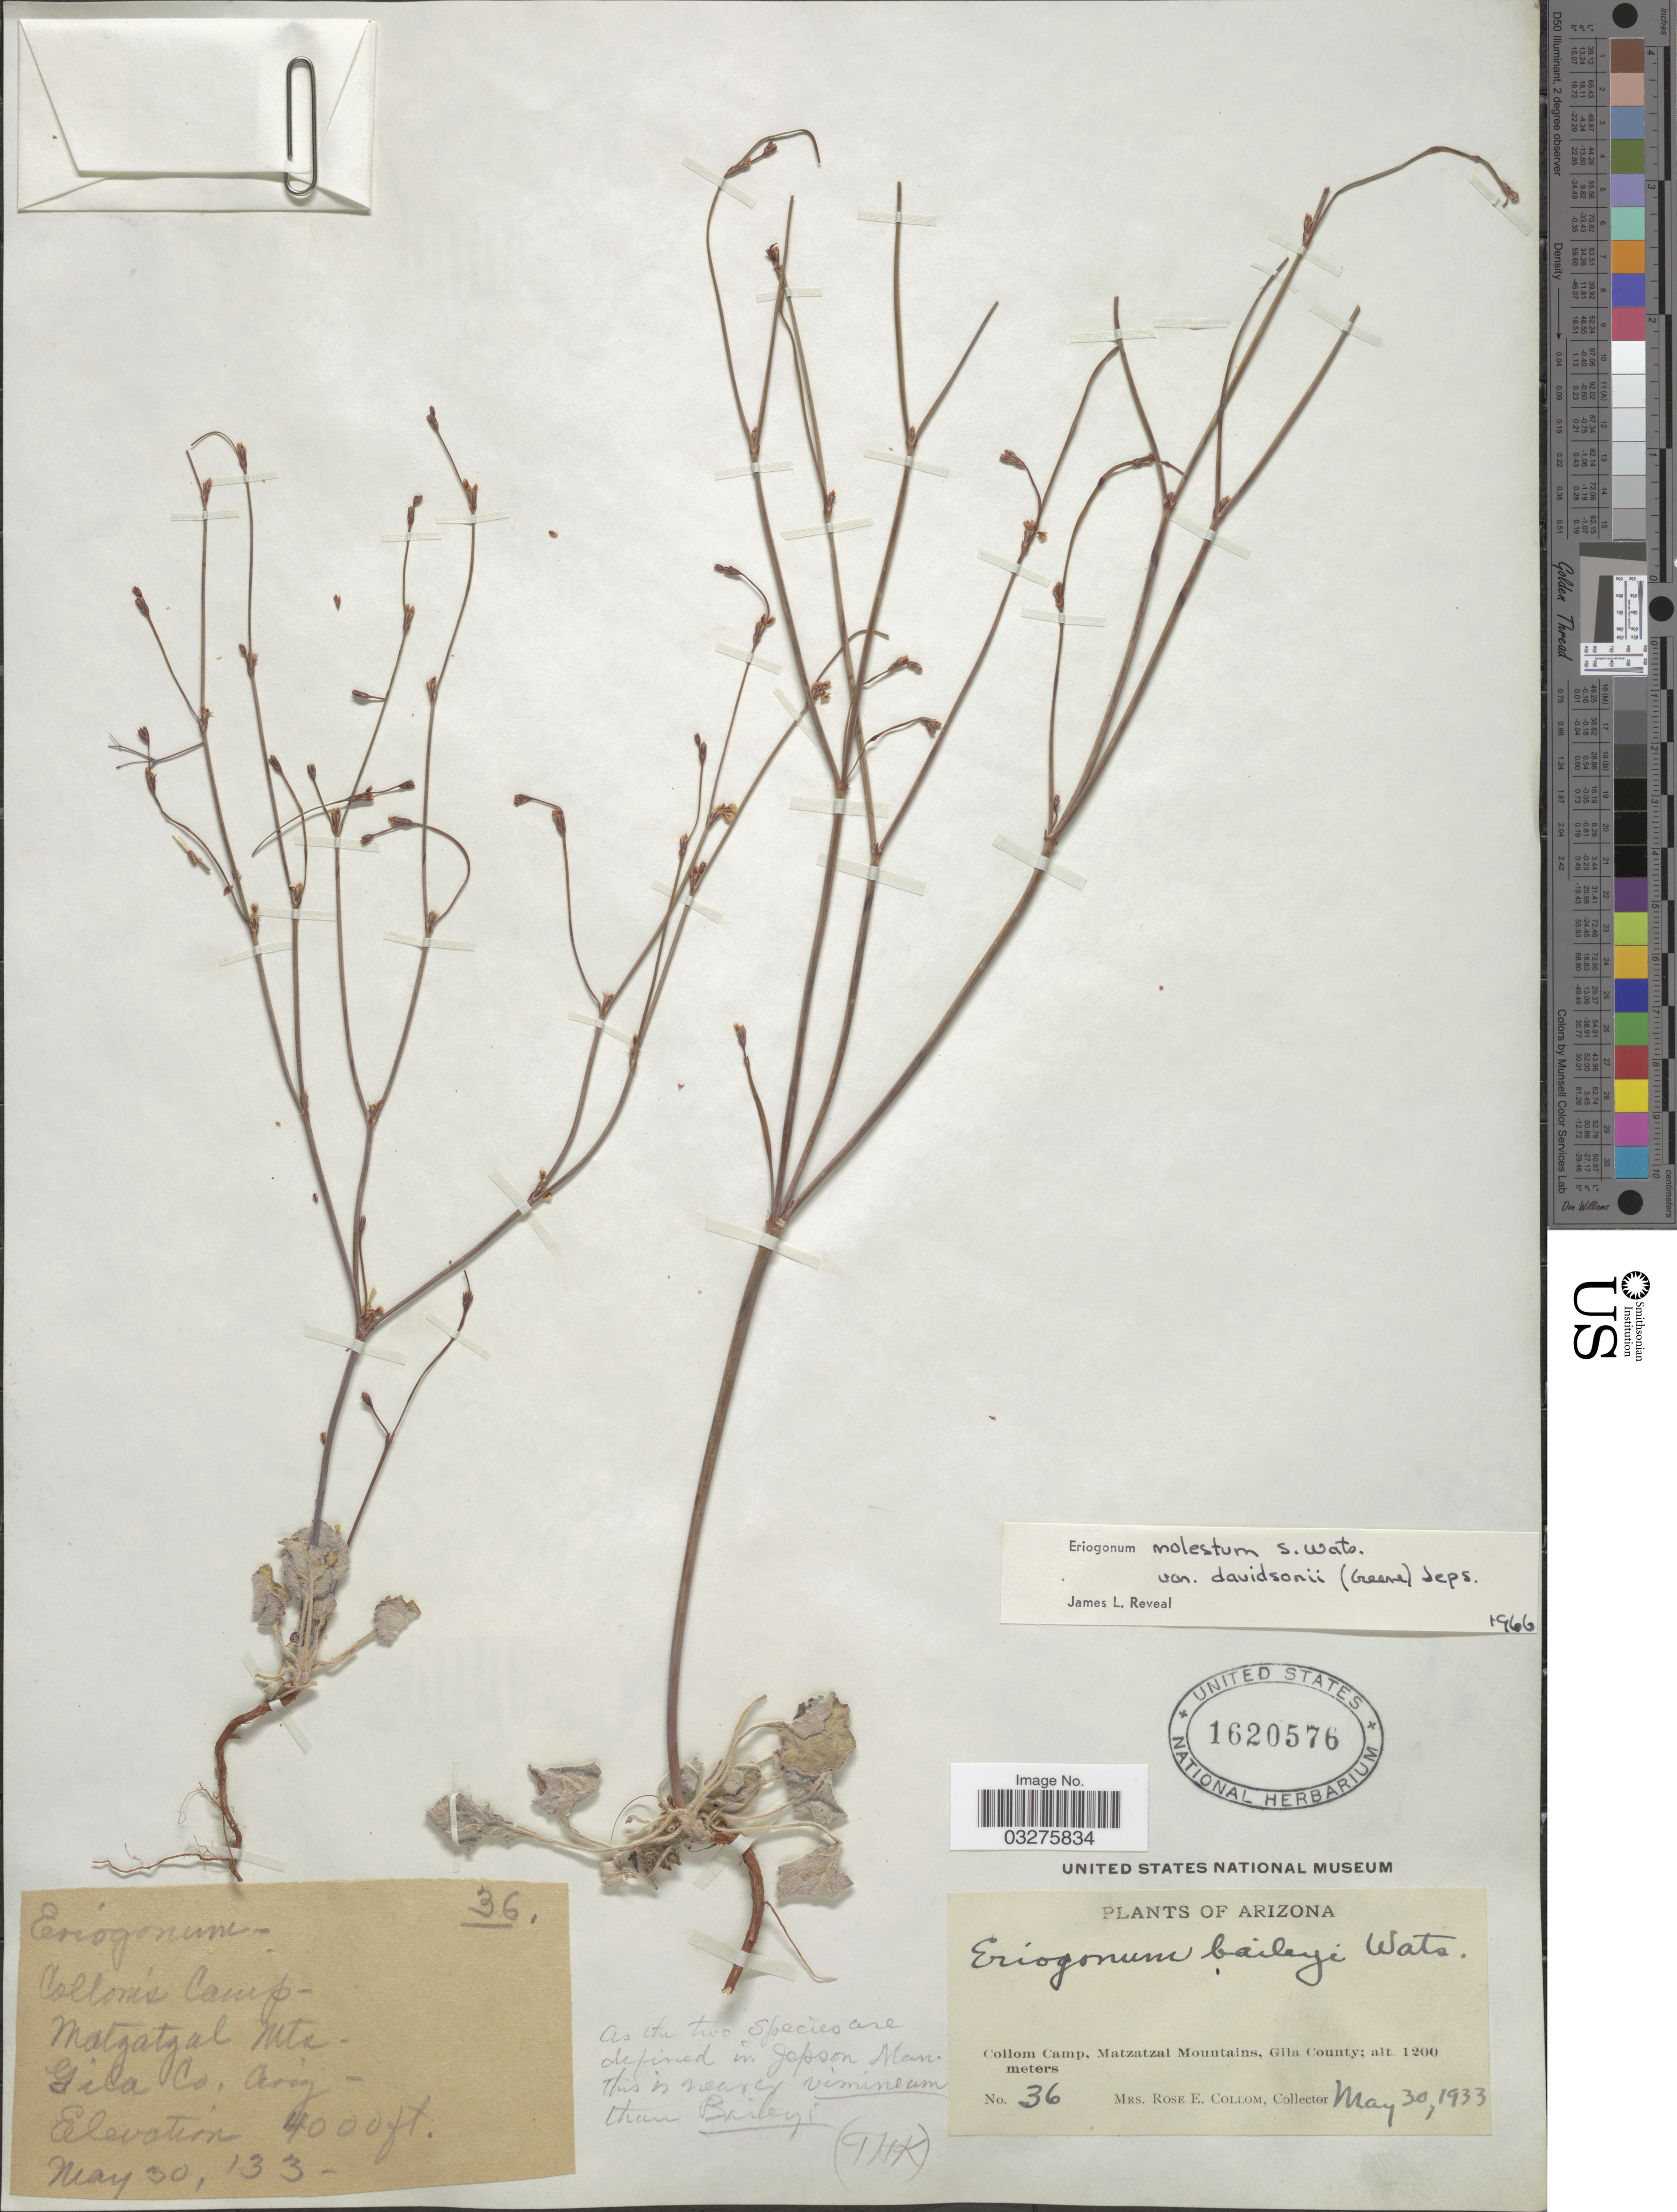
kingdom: Plantae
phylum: Tracheophyta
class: Magnoliopsida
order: Caryophyllales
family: Polygonaceae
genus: Eriogonum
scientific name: Eriogonum davidsonii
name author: Greene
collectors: R. E. Collom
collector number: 36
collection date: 1933-05-30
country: United States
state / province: Arizona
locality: Collom Camp, Matzatzal Mountains, Gila County.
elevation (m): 1200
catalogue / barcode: US 1620576